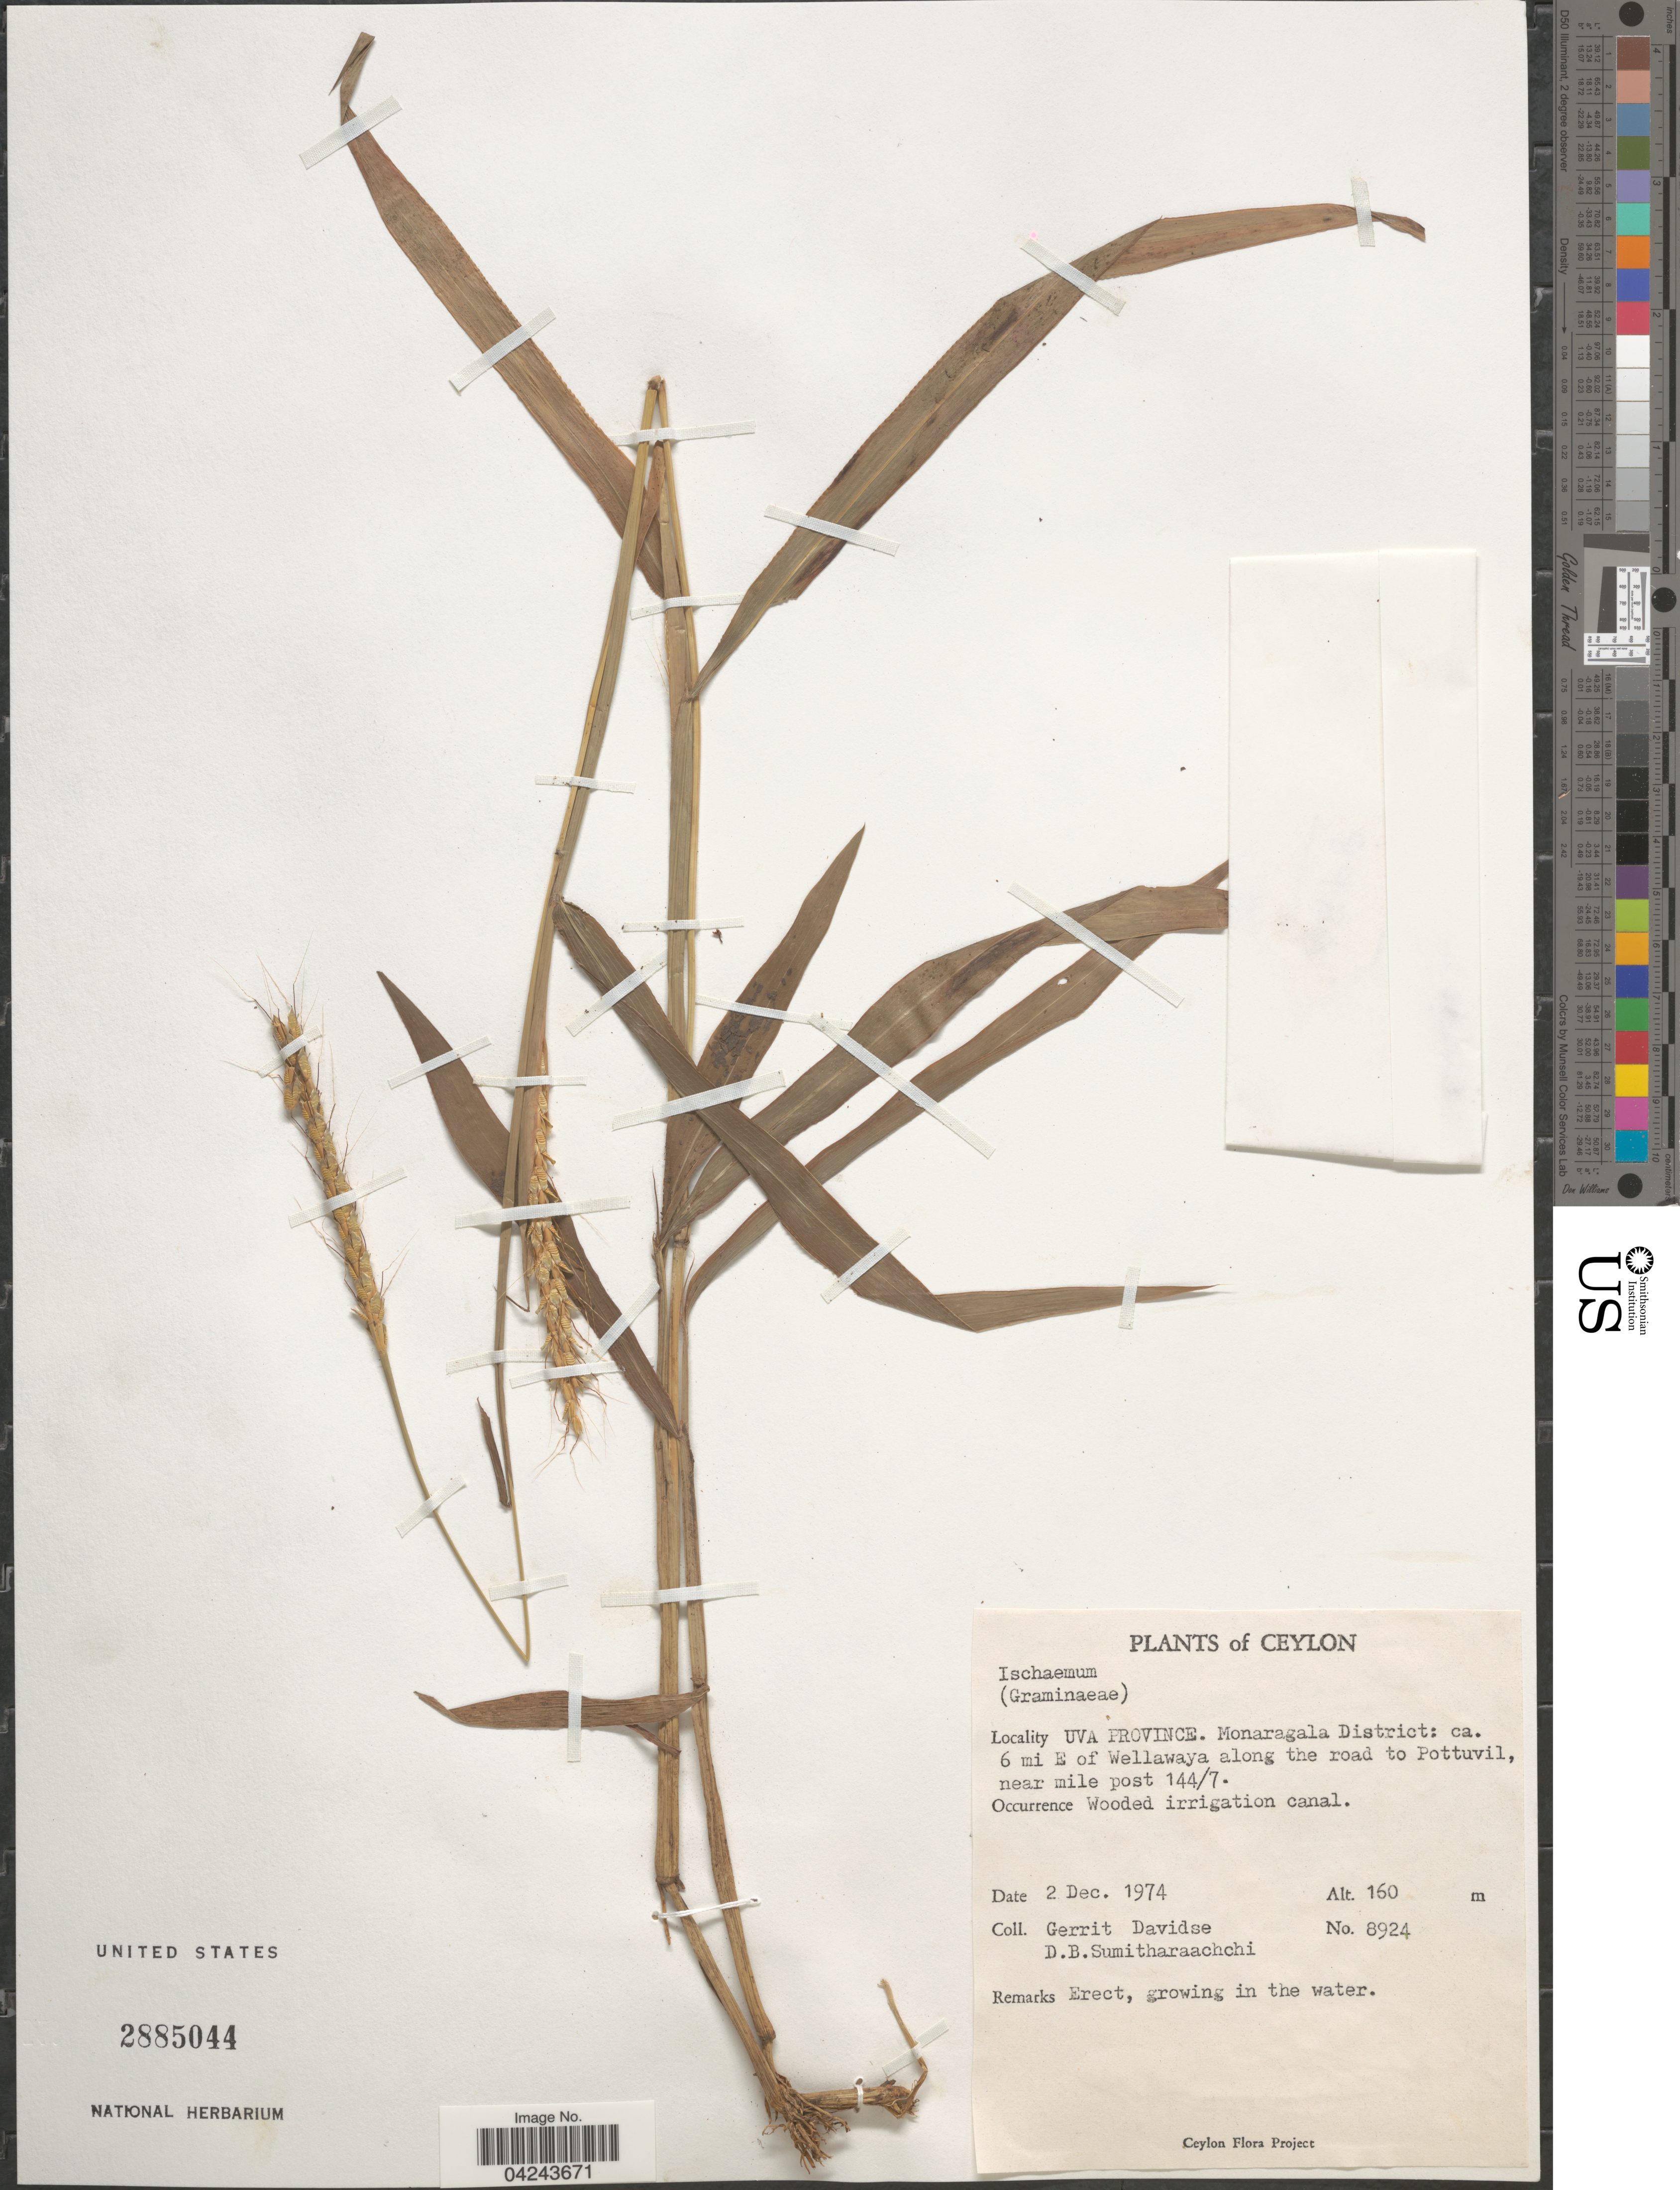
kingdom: Plantae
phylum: Tracheophyta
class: Liliopsida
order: Poales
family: Poaceae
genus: Ischaemum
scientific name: Ischaemum sp.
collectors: G. Davidse & D. Sumitharaachchi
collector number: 8924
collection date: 1974-12-02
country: Sri Lanka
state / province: Uva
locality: Ceylon. Monaragala District: ca. 6 mi E of Wellawaya along the road to Pottuvil, near mile post 144/7.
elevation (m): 160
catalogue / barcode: US 2885044